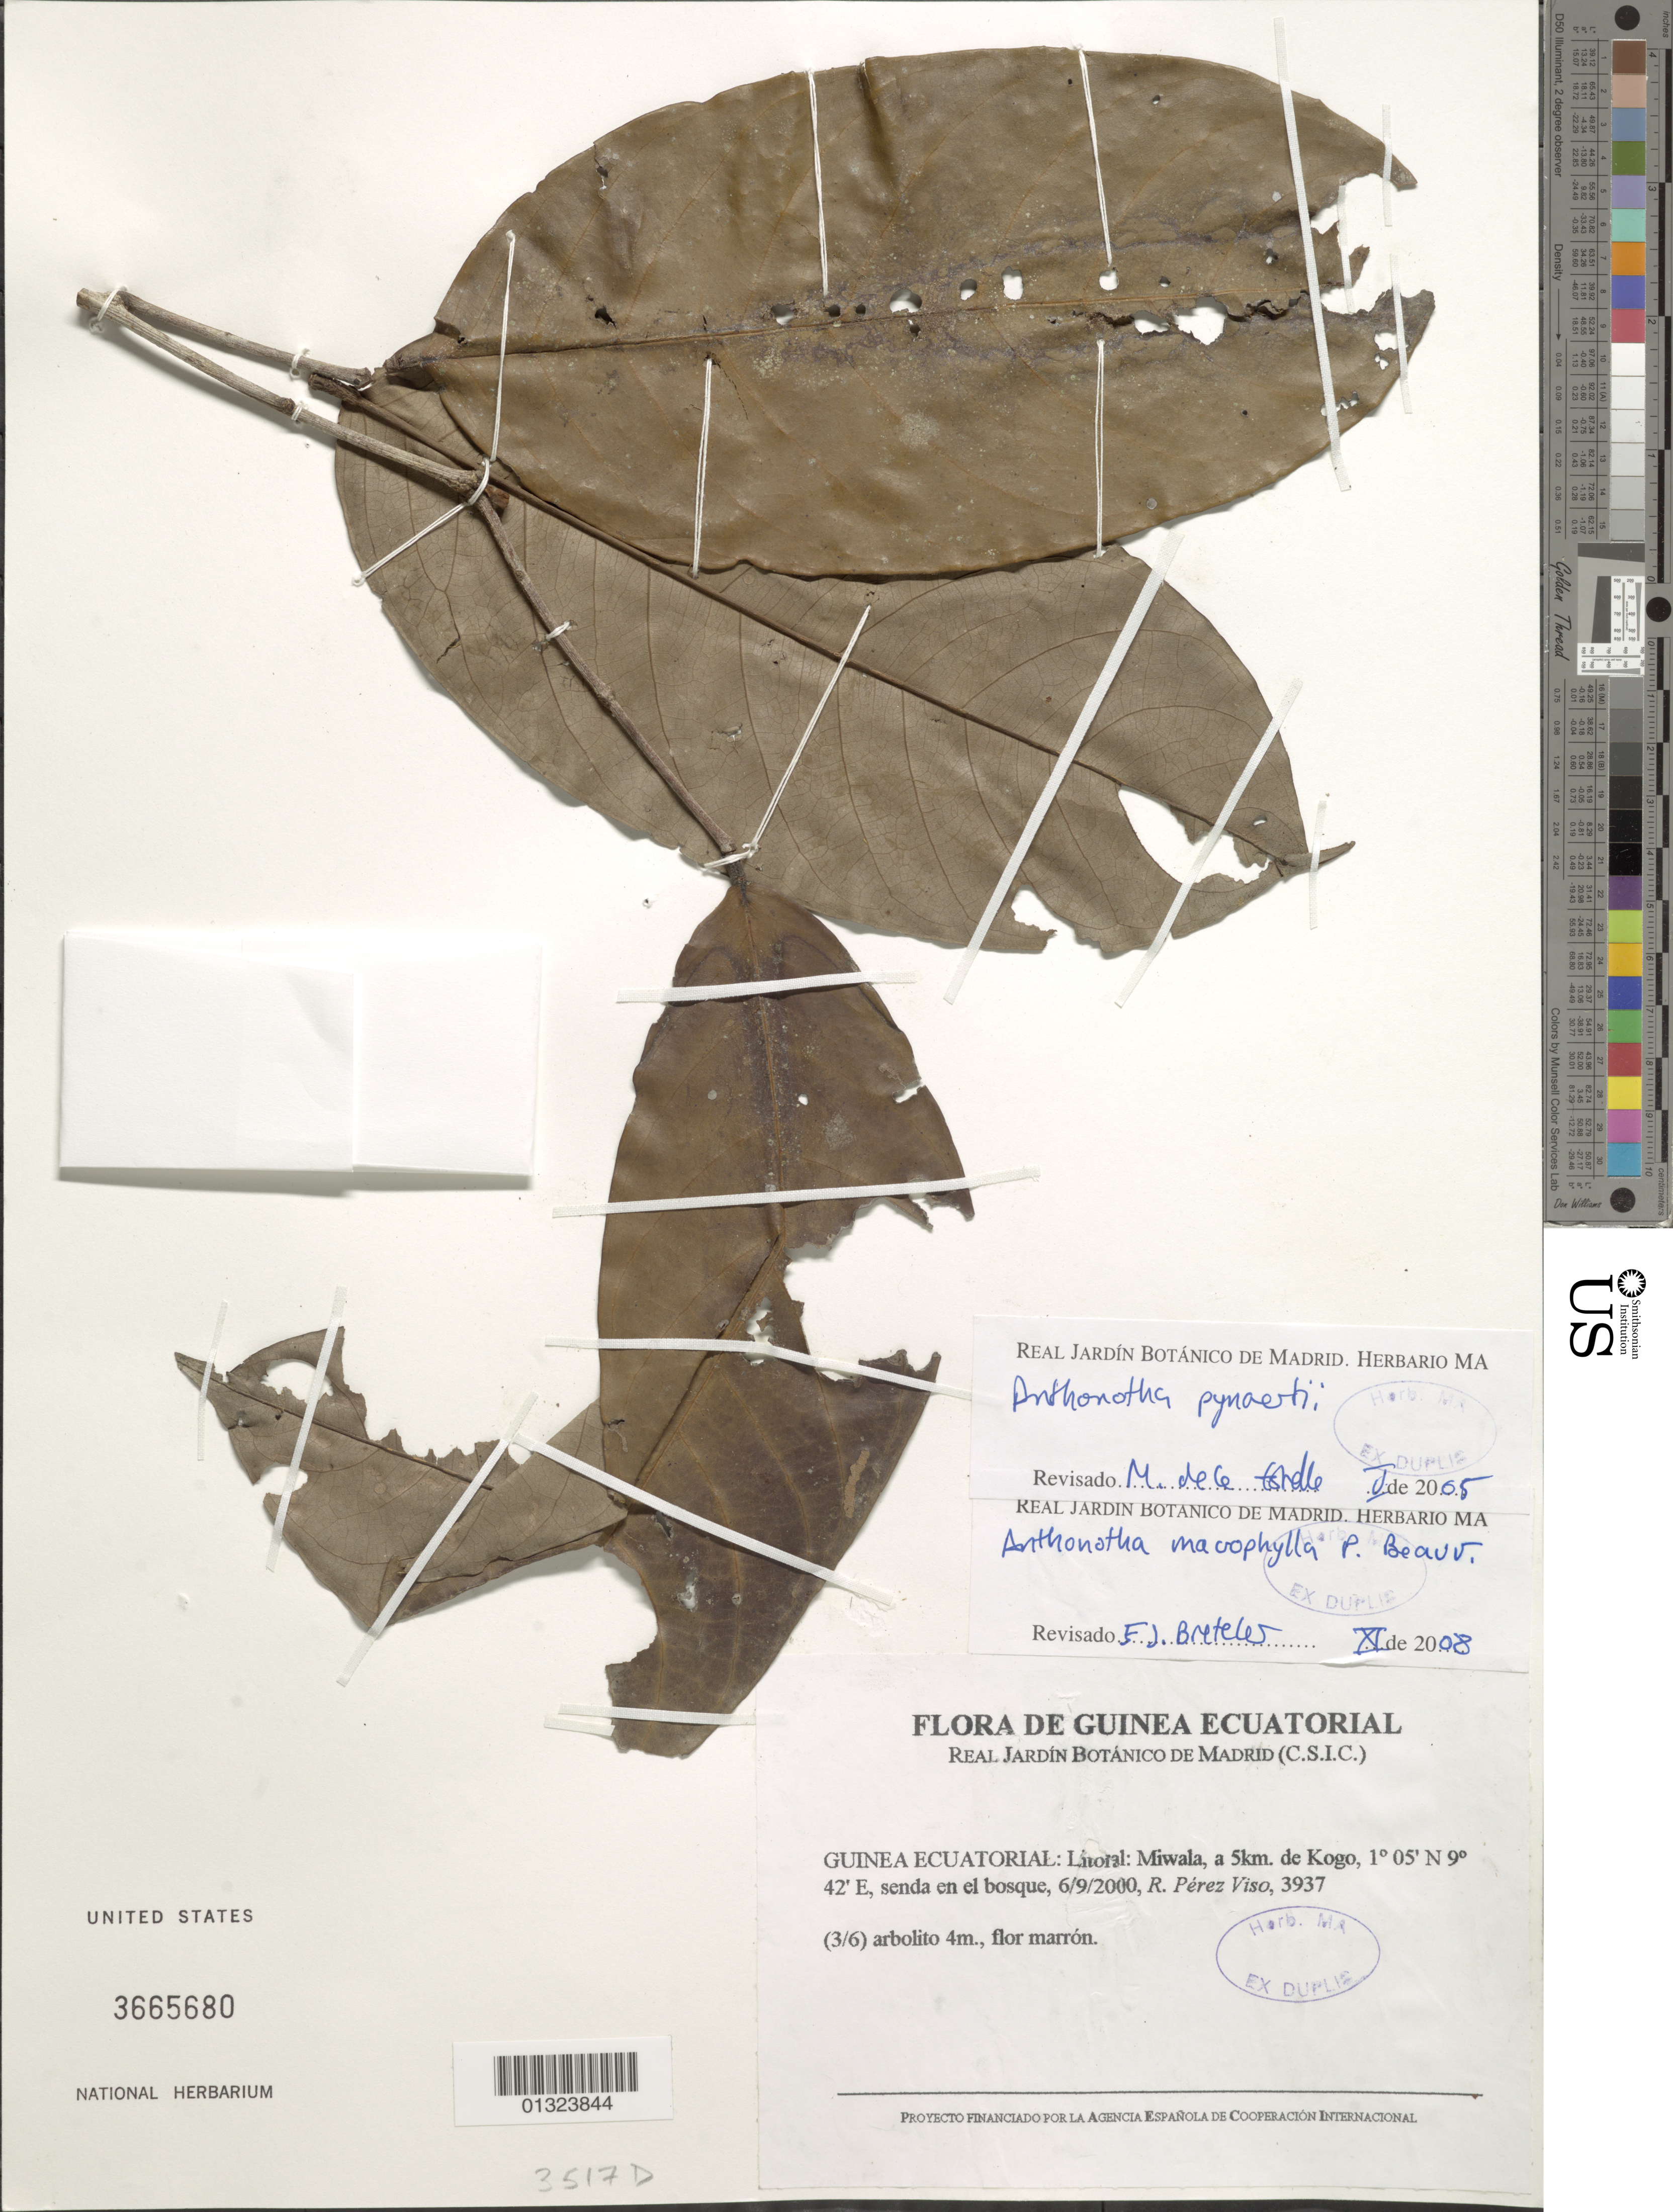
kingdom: Plantae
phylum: Tracheophyta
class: Magnoliopsida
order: Fabales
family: Fabaceae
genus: Anthonotha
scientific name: Anthonotha pynaertii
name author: (De Wild.) Exell & Hillc.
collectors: R. Perez Viso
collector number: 3937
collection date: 2000-06-09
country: Equatorial Guinea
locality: Miwala, 5 km de Kogo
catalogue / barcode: US 3665680